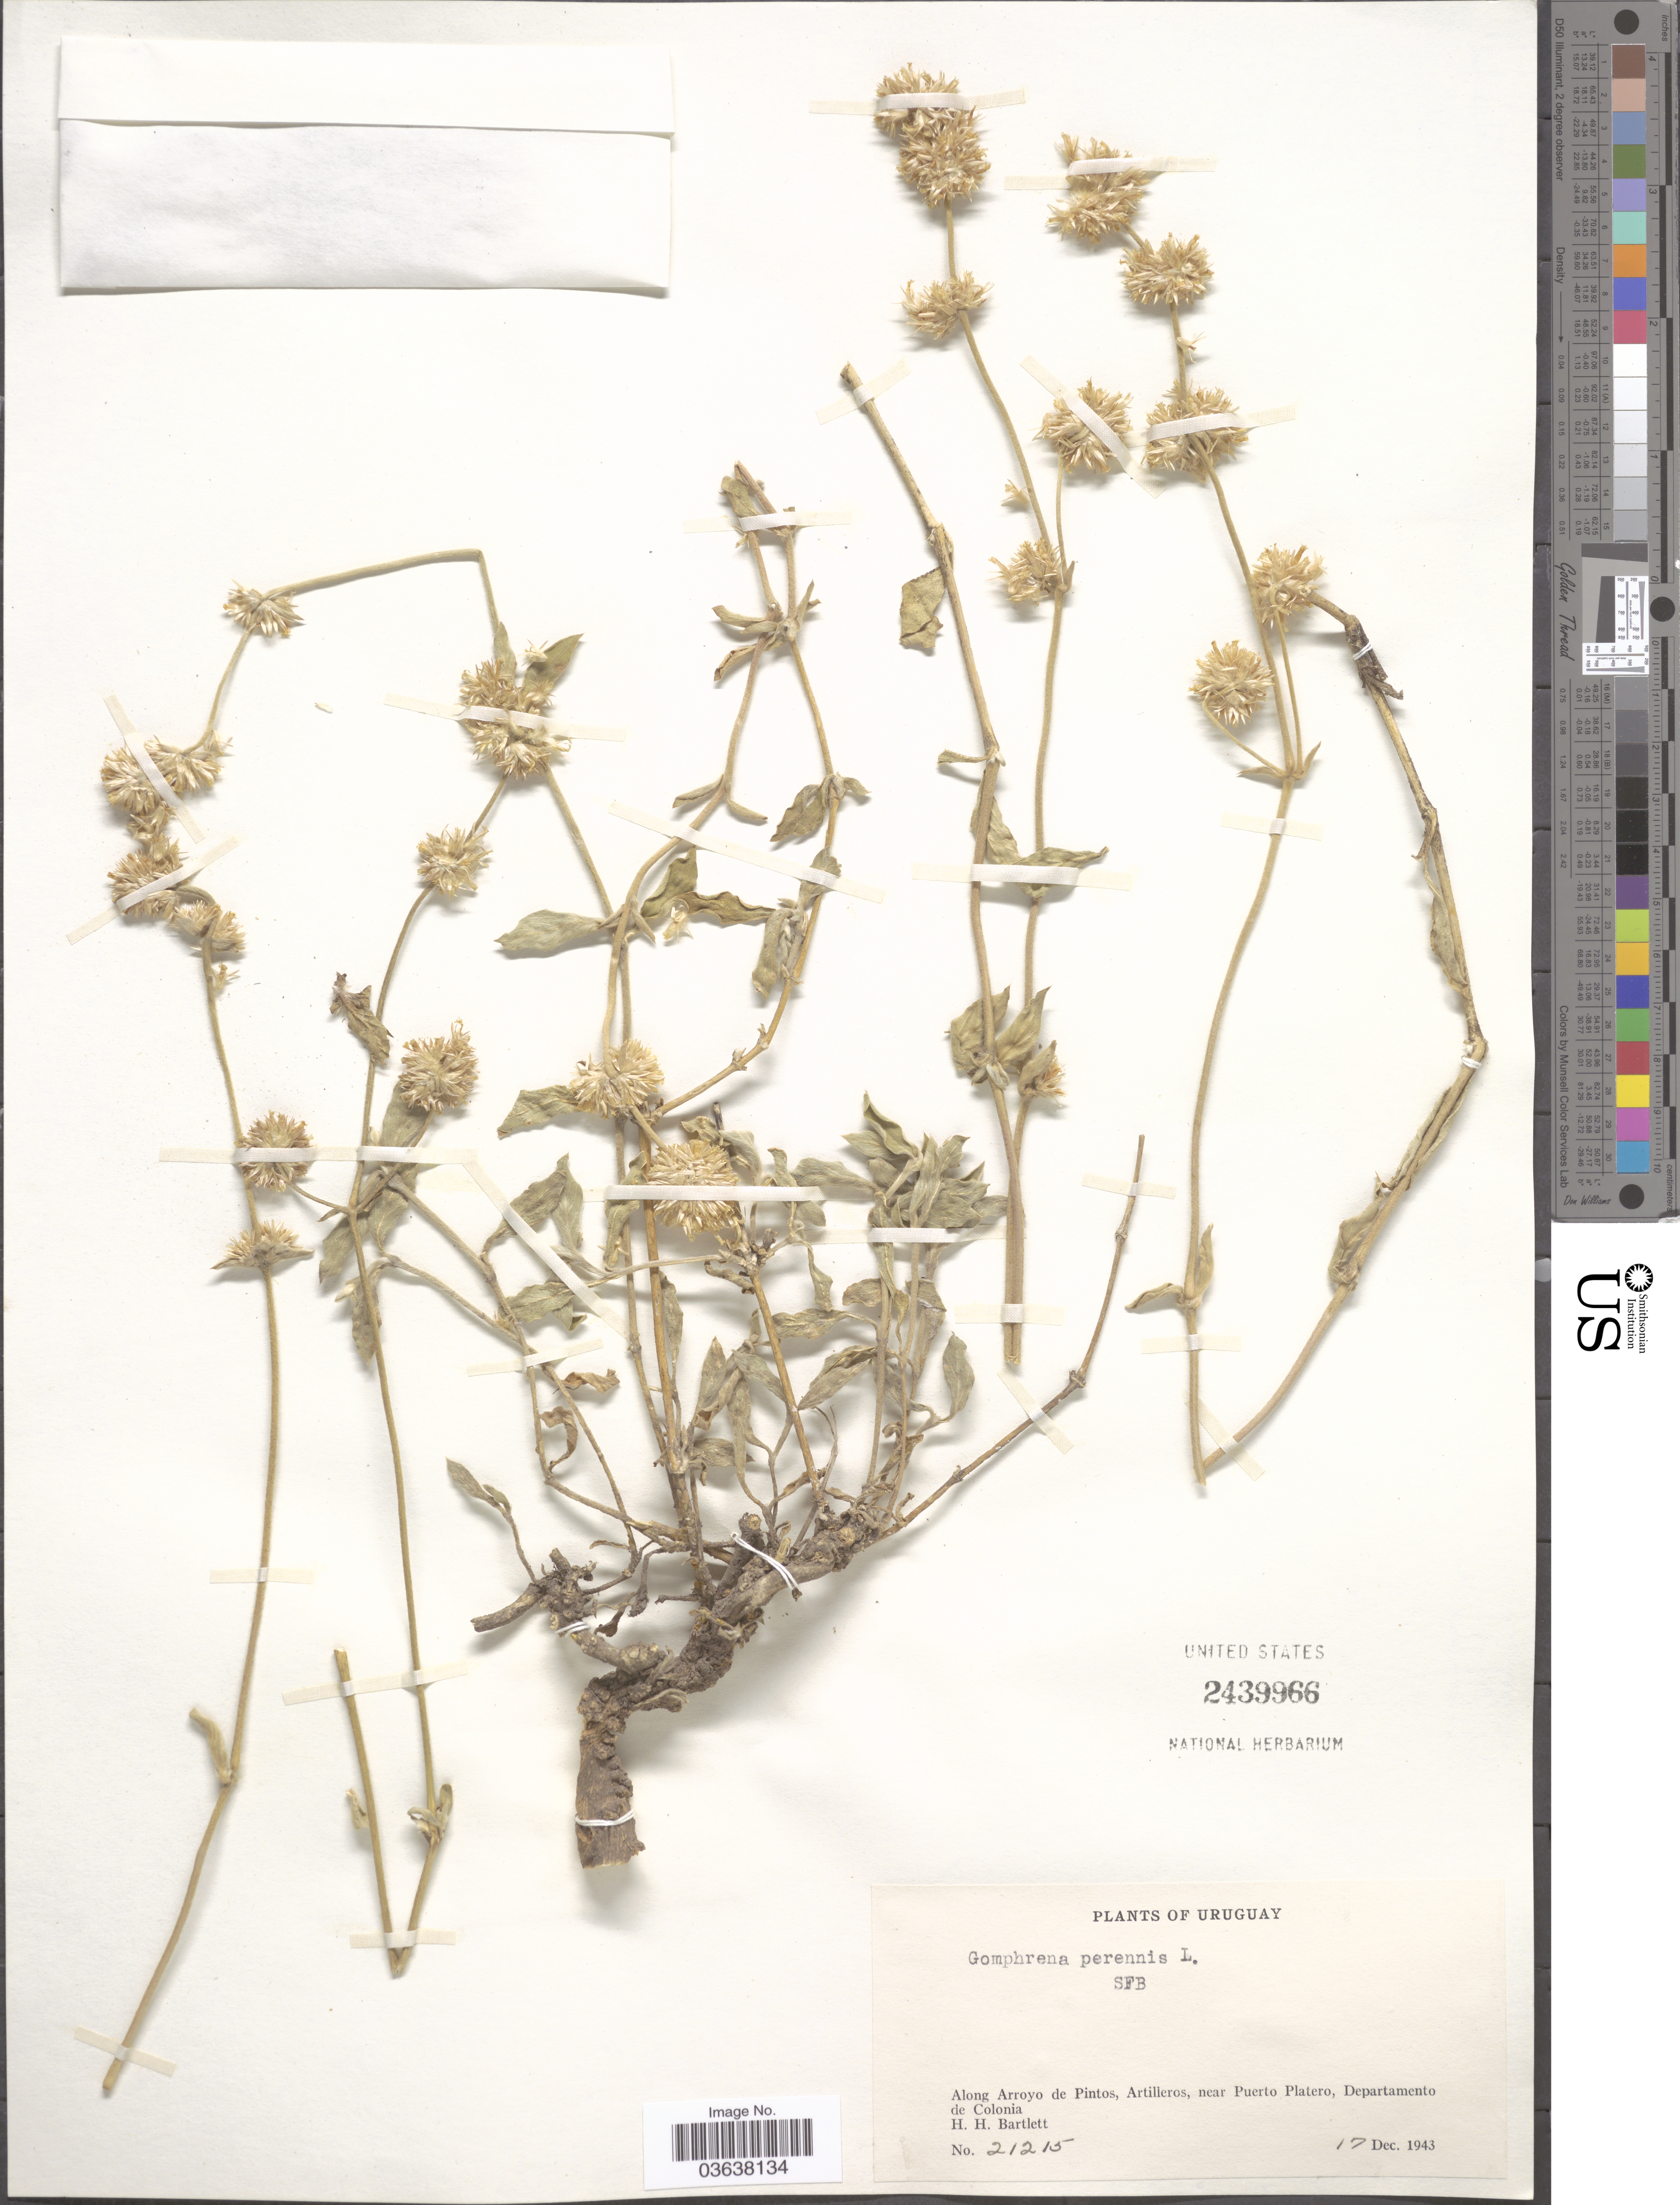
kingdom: Plantae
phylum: Tracheophyta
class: Magnoliopsida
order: Caryophyllales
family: Amaranthaceae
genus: Gomphrena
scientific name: Gomphrena perennis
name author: L.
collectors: H. H. Bartlett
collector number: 21215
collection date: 1943-12-17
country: Uruguay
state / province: Colonia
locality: Along Arroyo de Pintos, Artilleros, near Puerto Platero, Departamento de Colonia.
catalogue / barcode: US 2439966